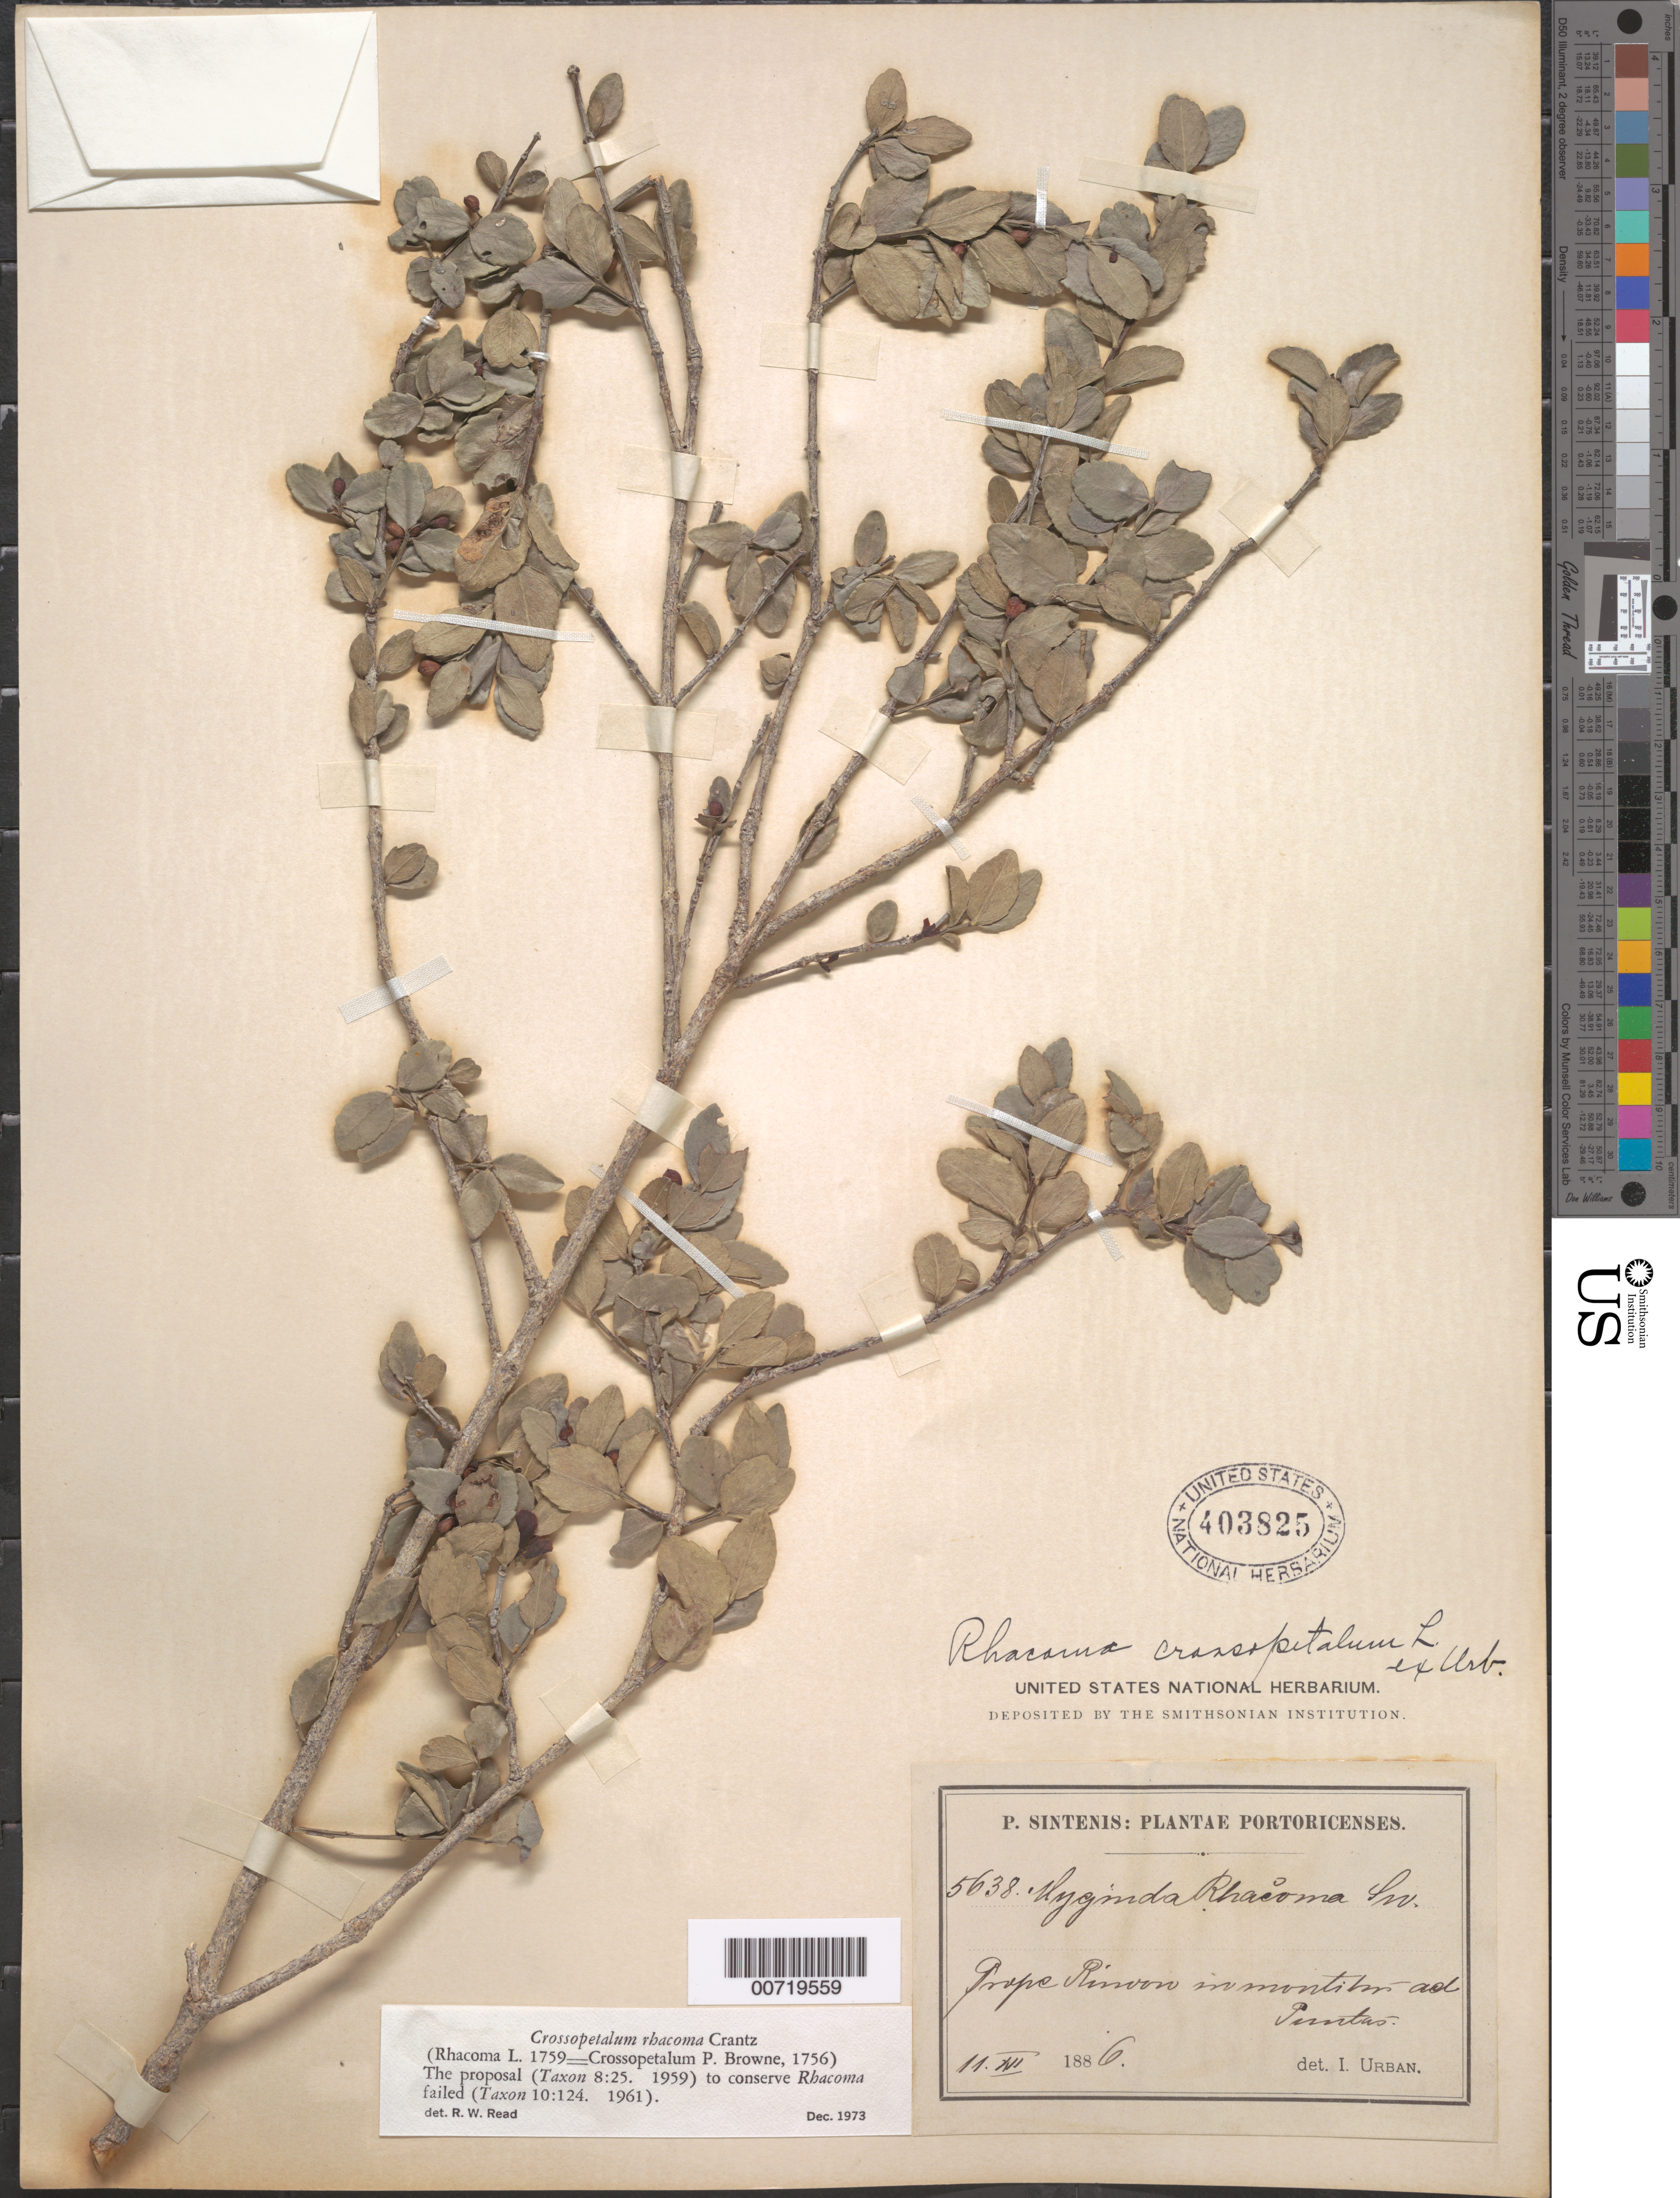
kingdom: Plantae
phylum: Tracheophyta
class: Magnoliopsida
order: Celastrales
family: Celastraceae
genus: Crossopetalum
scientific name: Crossopetalum rhacoma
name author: Crantz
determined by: Read, Robert W., (US), NMNH (UNITED STATES)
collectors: P. Sintenis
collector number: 5638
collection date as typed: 11 Dec 1886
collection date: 1886-12-11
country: Puerto Rico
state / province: Rincón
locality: Prope Rincon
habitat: In montibus ad Puntas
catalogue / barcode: US 403825